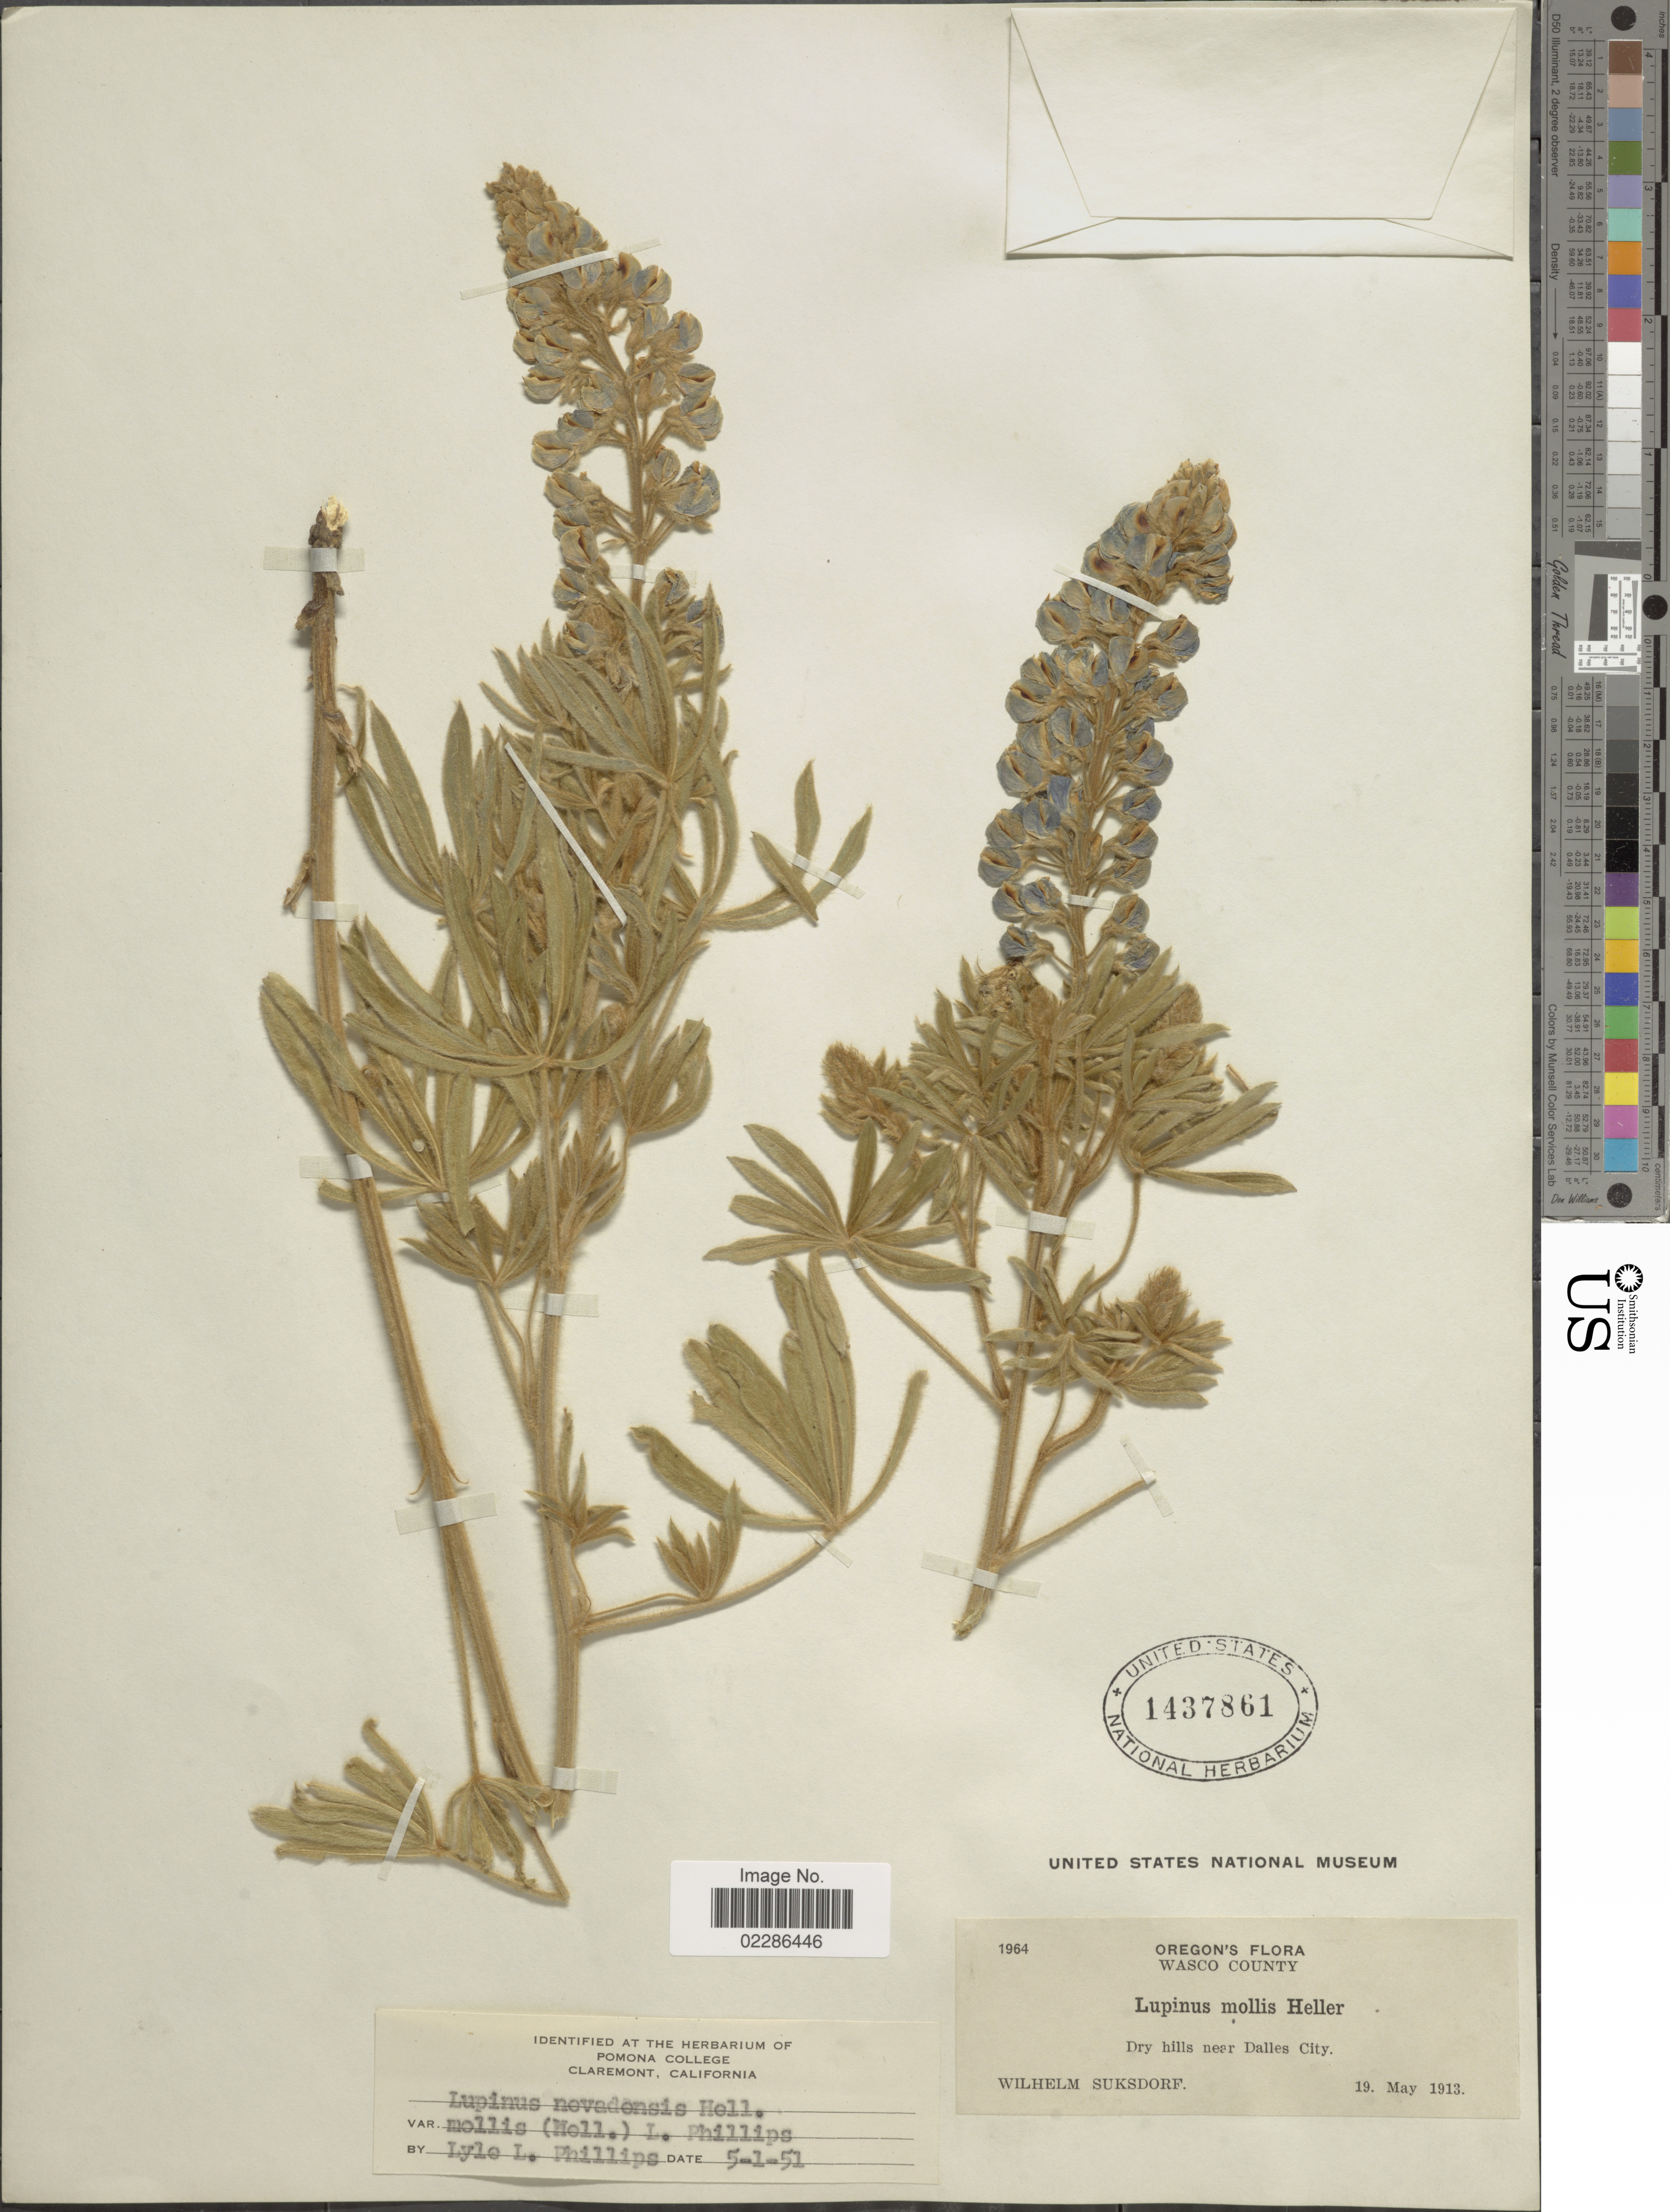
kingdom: Plantae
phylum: Tracheophyta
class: Magnoliopsida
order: Fabales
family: Fabaceae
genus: Lupinus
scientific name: Lupinus nevadensis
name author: A. Heller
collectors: W. N. Suksdorf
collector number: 1964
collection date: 1913-05-19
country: United States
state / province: Oregon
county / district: Wasco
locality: Wasco County, Dry hills near Dalles City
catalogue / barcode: US 1437861